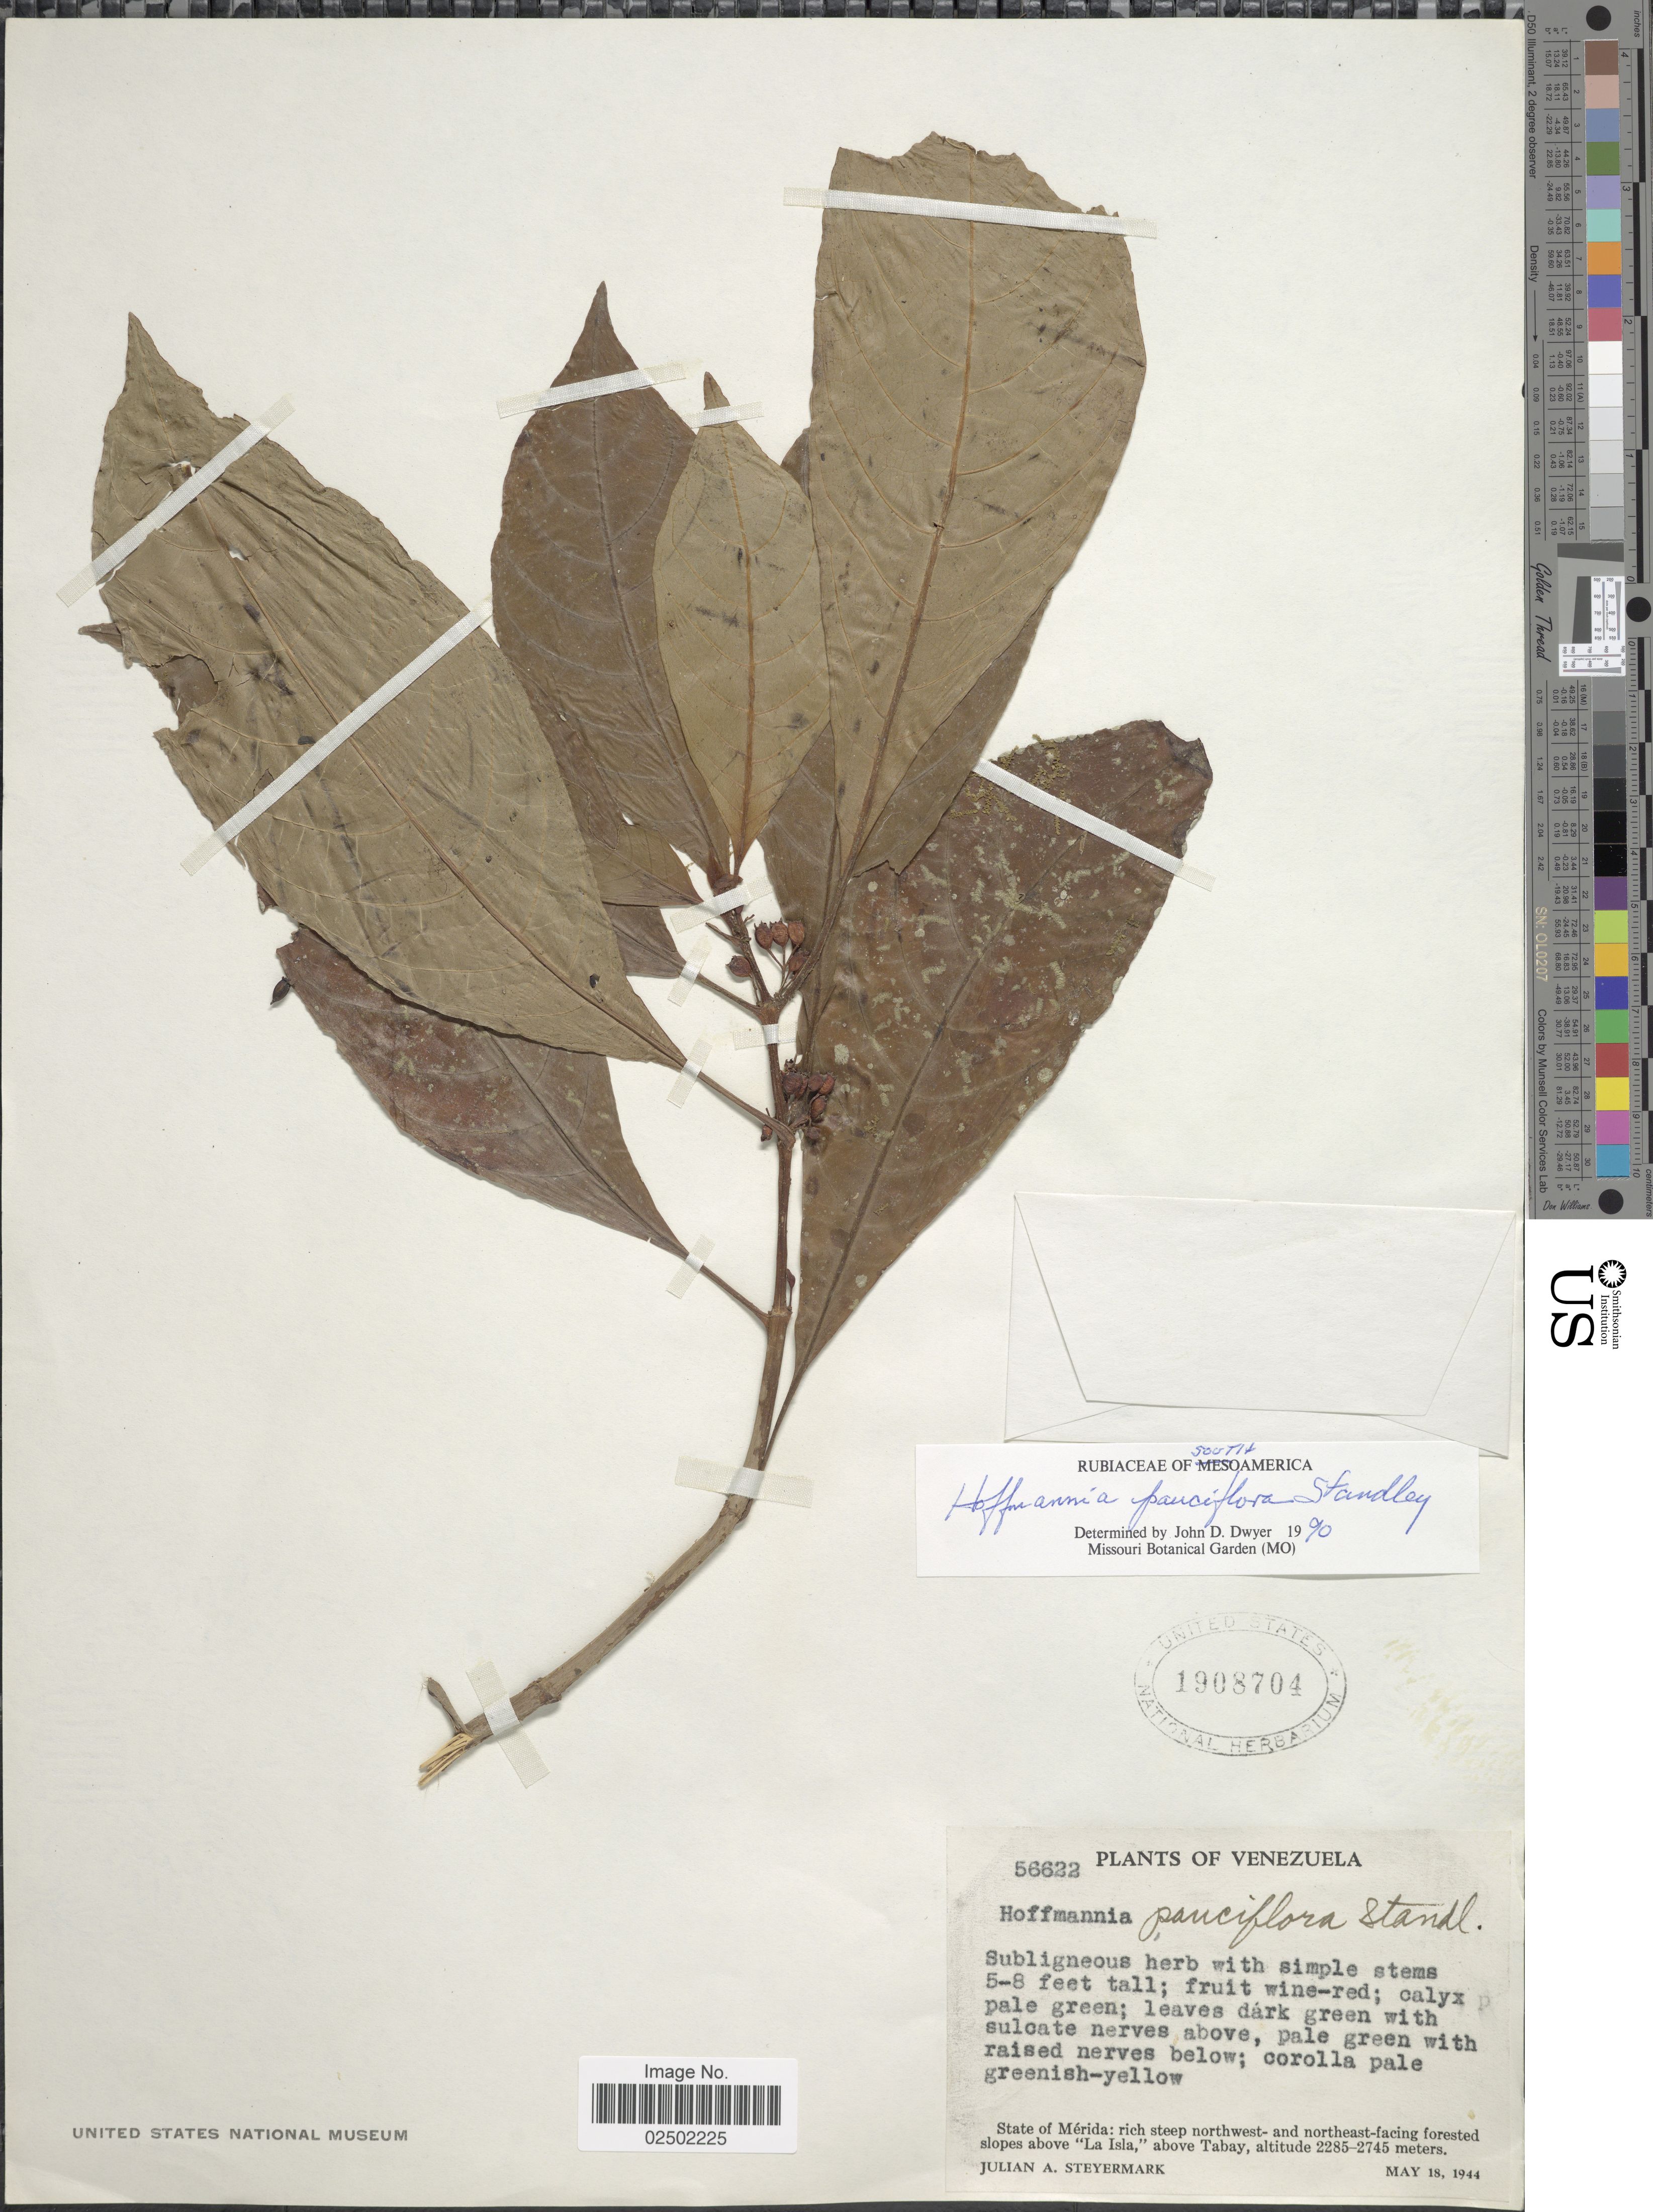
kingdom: Plantae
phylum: Tracheophyta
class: Magnoliopsida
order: Gentianales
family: Rubiaceae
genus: Hoffmannia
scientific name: Hoffmannia pauciflora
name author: Standl.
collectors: J. Steyermark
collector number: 56622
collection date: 1944-05-18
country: Venezuela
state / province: Mérida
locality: State of Merida: rich steep northwest-and northeast-facing forested slopes above La Isla, above Tabay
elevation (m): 2285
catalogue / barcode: US 1908704